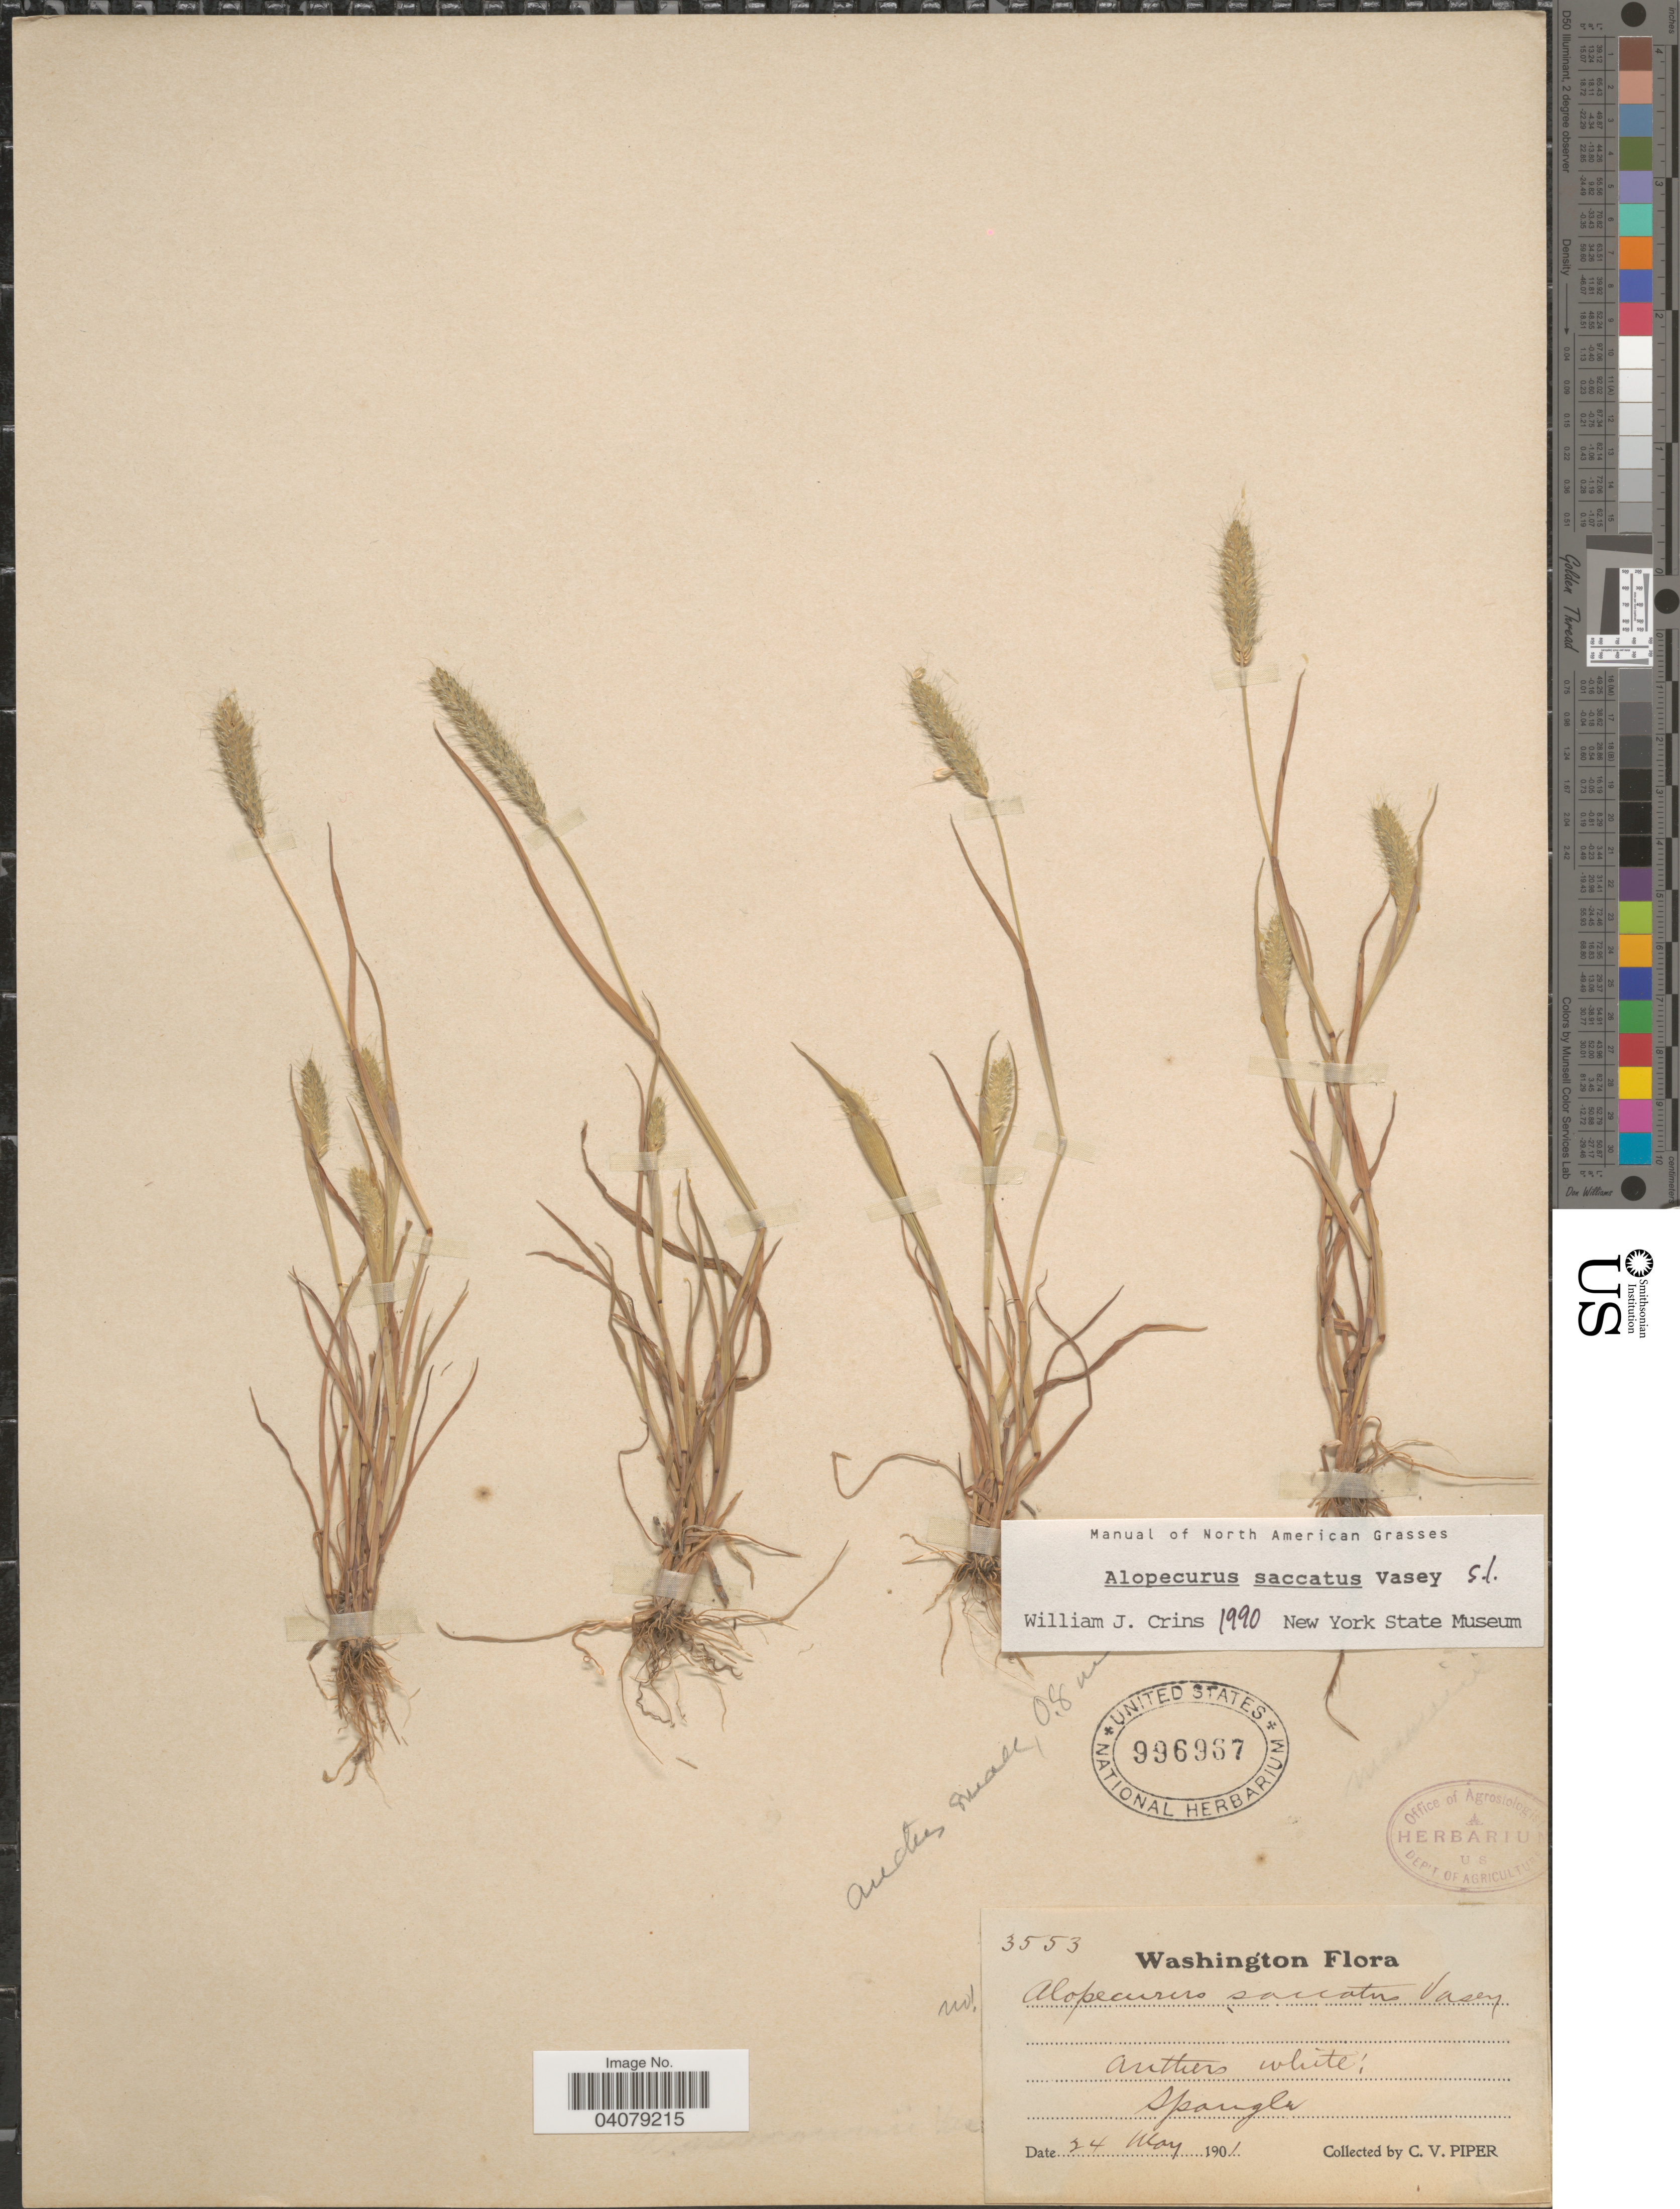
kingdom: Plantae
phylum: Tracheophyta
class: Liliopsida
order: Poales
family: Poaceae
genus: Alopecurus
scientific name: Alopecurus saccatus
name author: Vasey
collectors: C. V. Piper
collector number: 3553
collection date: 1901-05-24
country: United States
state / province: Washington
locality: Spangle.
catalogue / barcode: US 996967